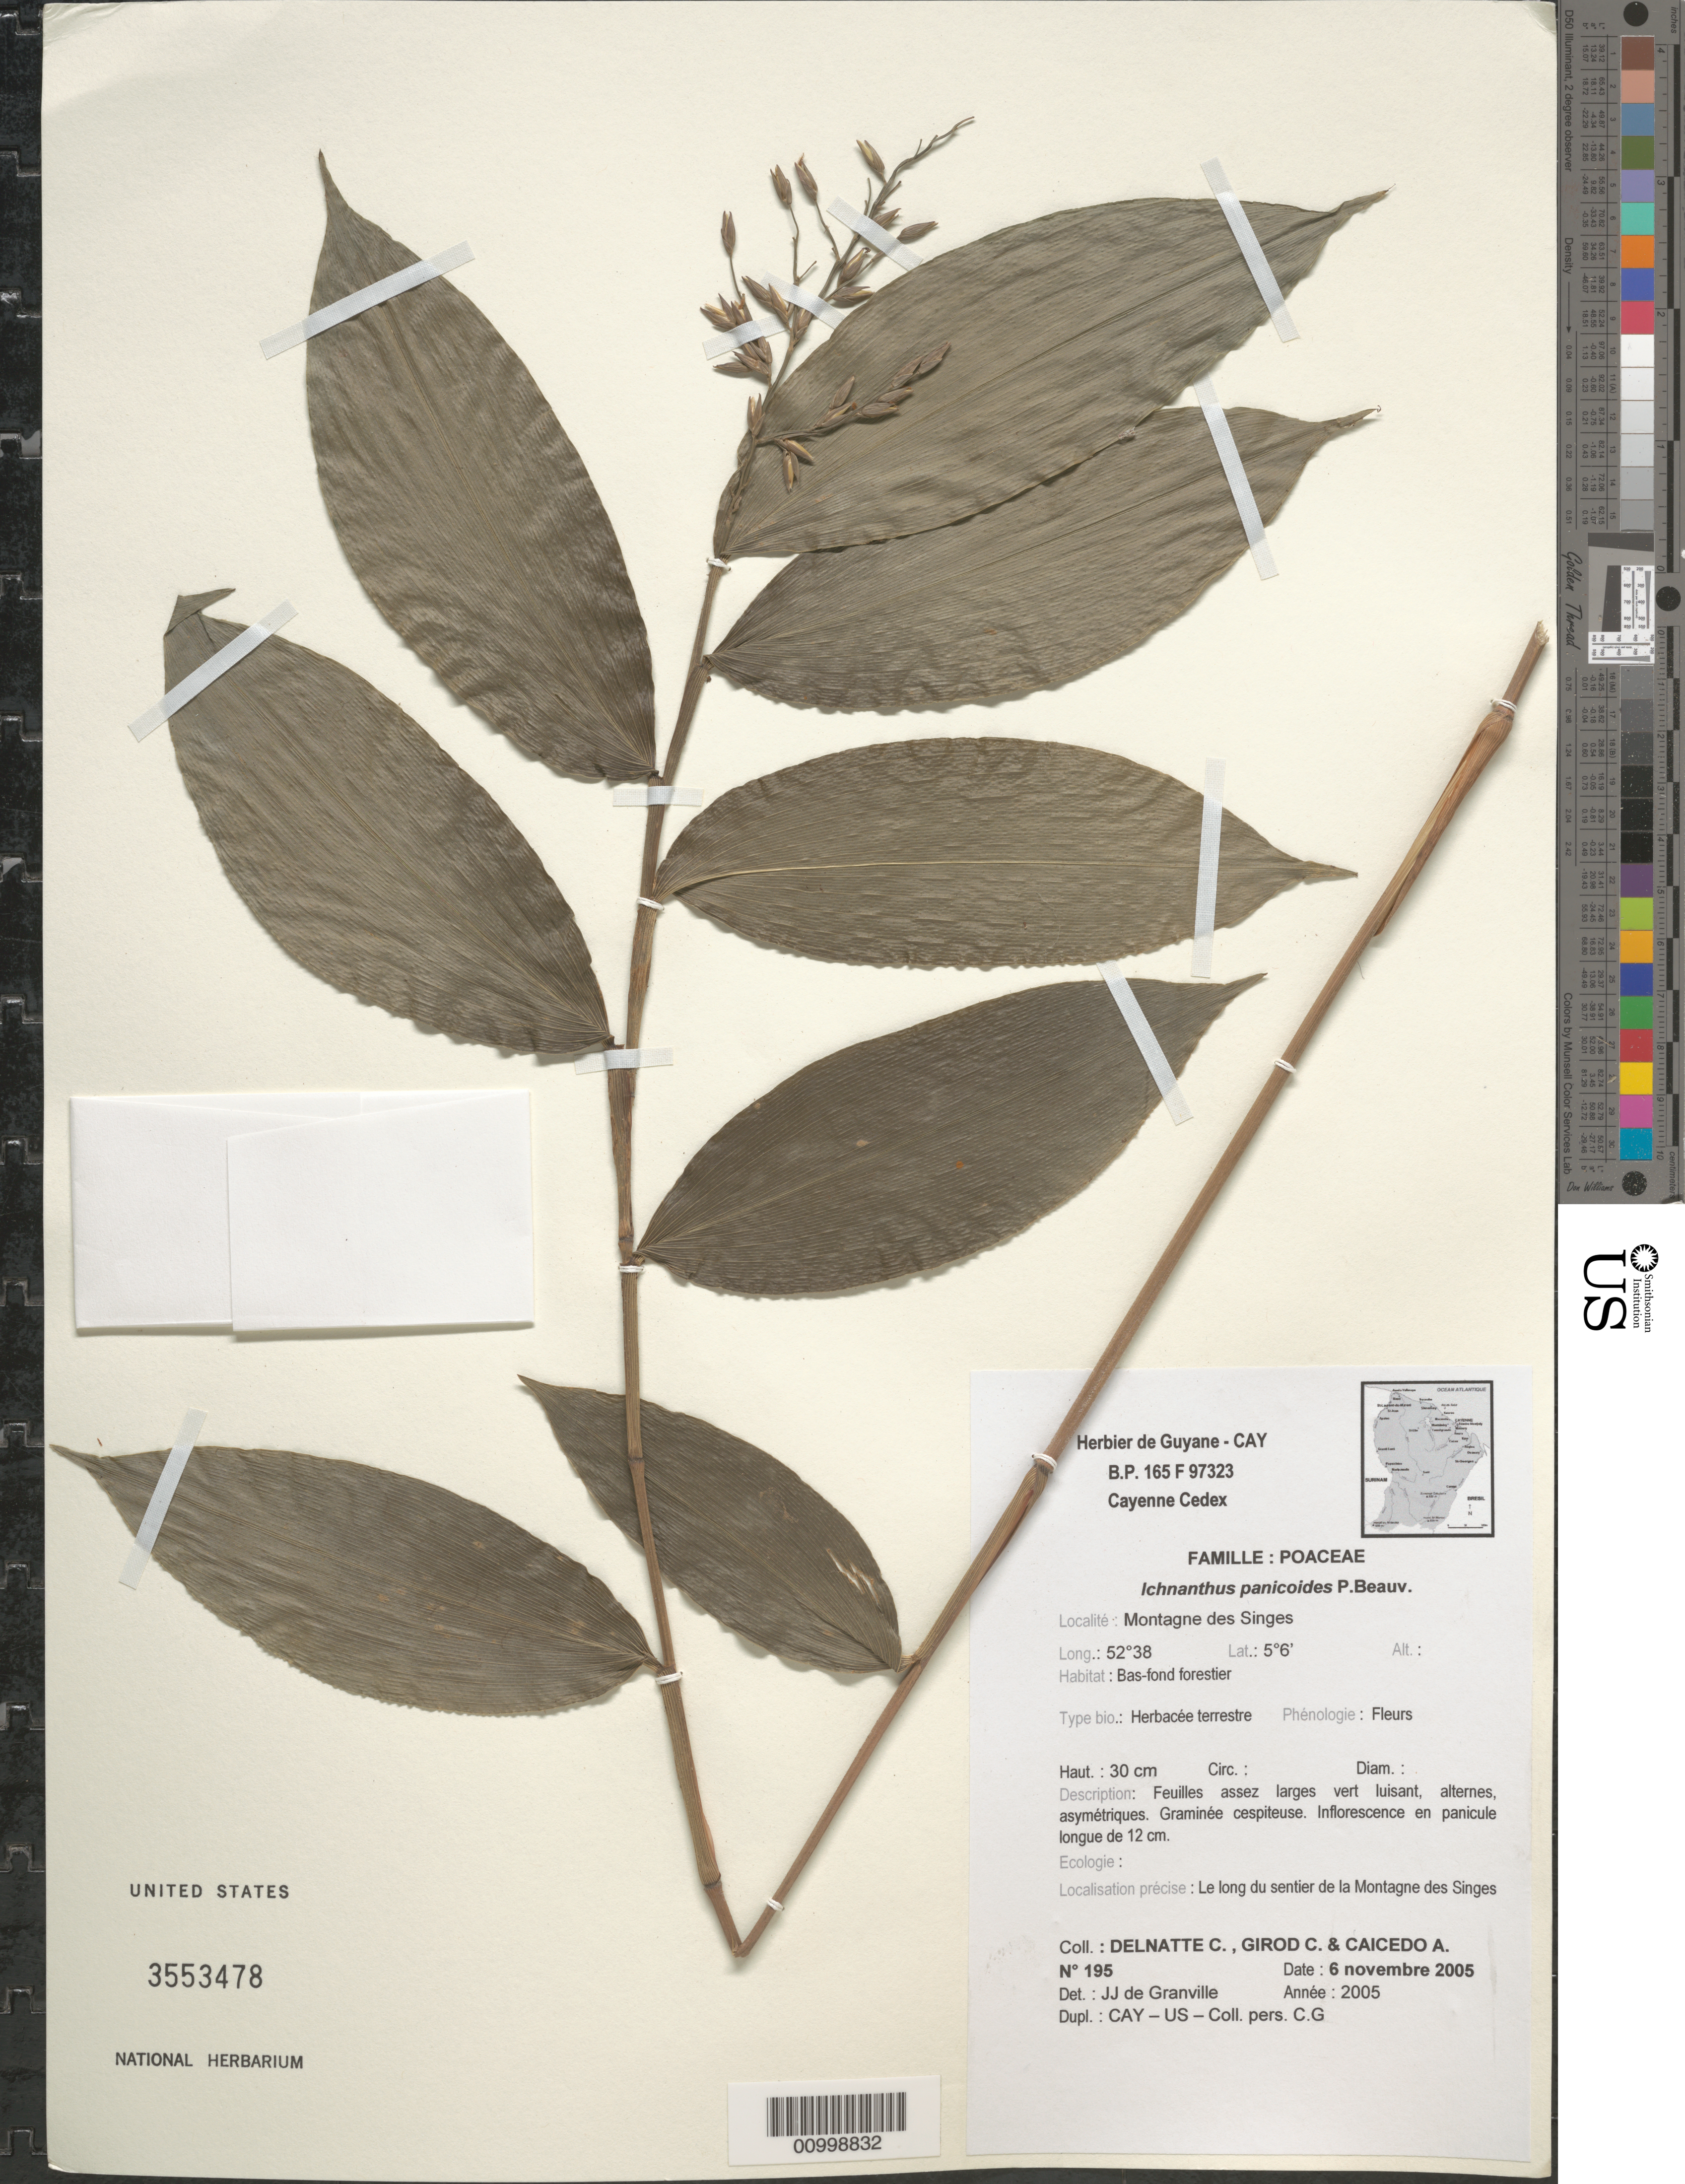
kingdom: Plantae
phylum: Tracheophyta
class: Liliopsida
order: Poales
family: Poaceae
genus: Ichnanthus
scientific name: Ichnanthus panicoides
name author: P. Beauv.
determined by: Granville, J. J. de, (CAY), Institut de Recherche pour le Developpement (IRD) (FRENCH GUIANA)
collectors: C. Delnatte, C. Girod & A. Caicedo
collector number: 195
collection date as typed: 6-Nov-05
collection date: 2005-11-06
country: French Guiana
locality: Montagne des Singes, le long du sentier de la Montagne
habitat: Bas-fond forestier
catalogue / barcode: US 3553478